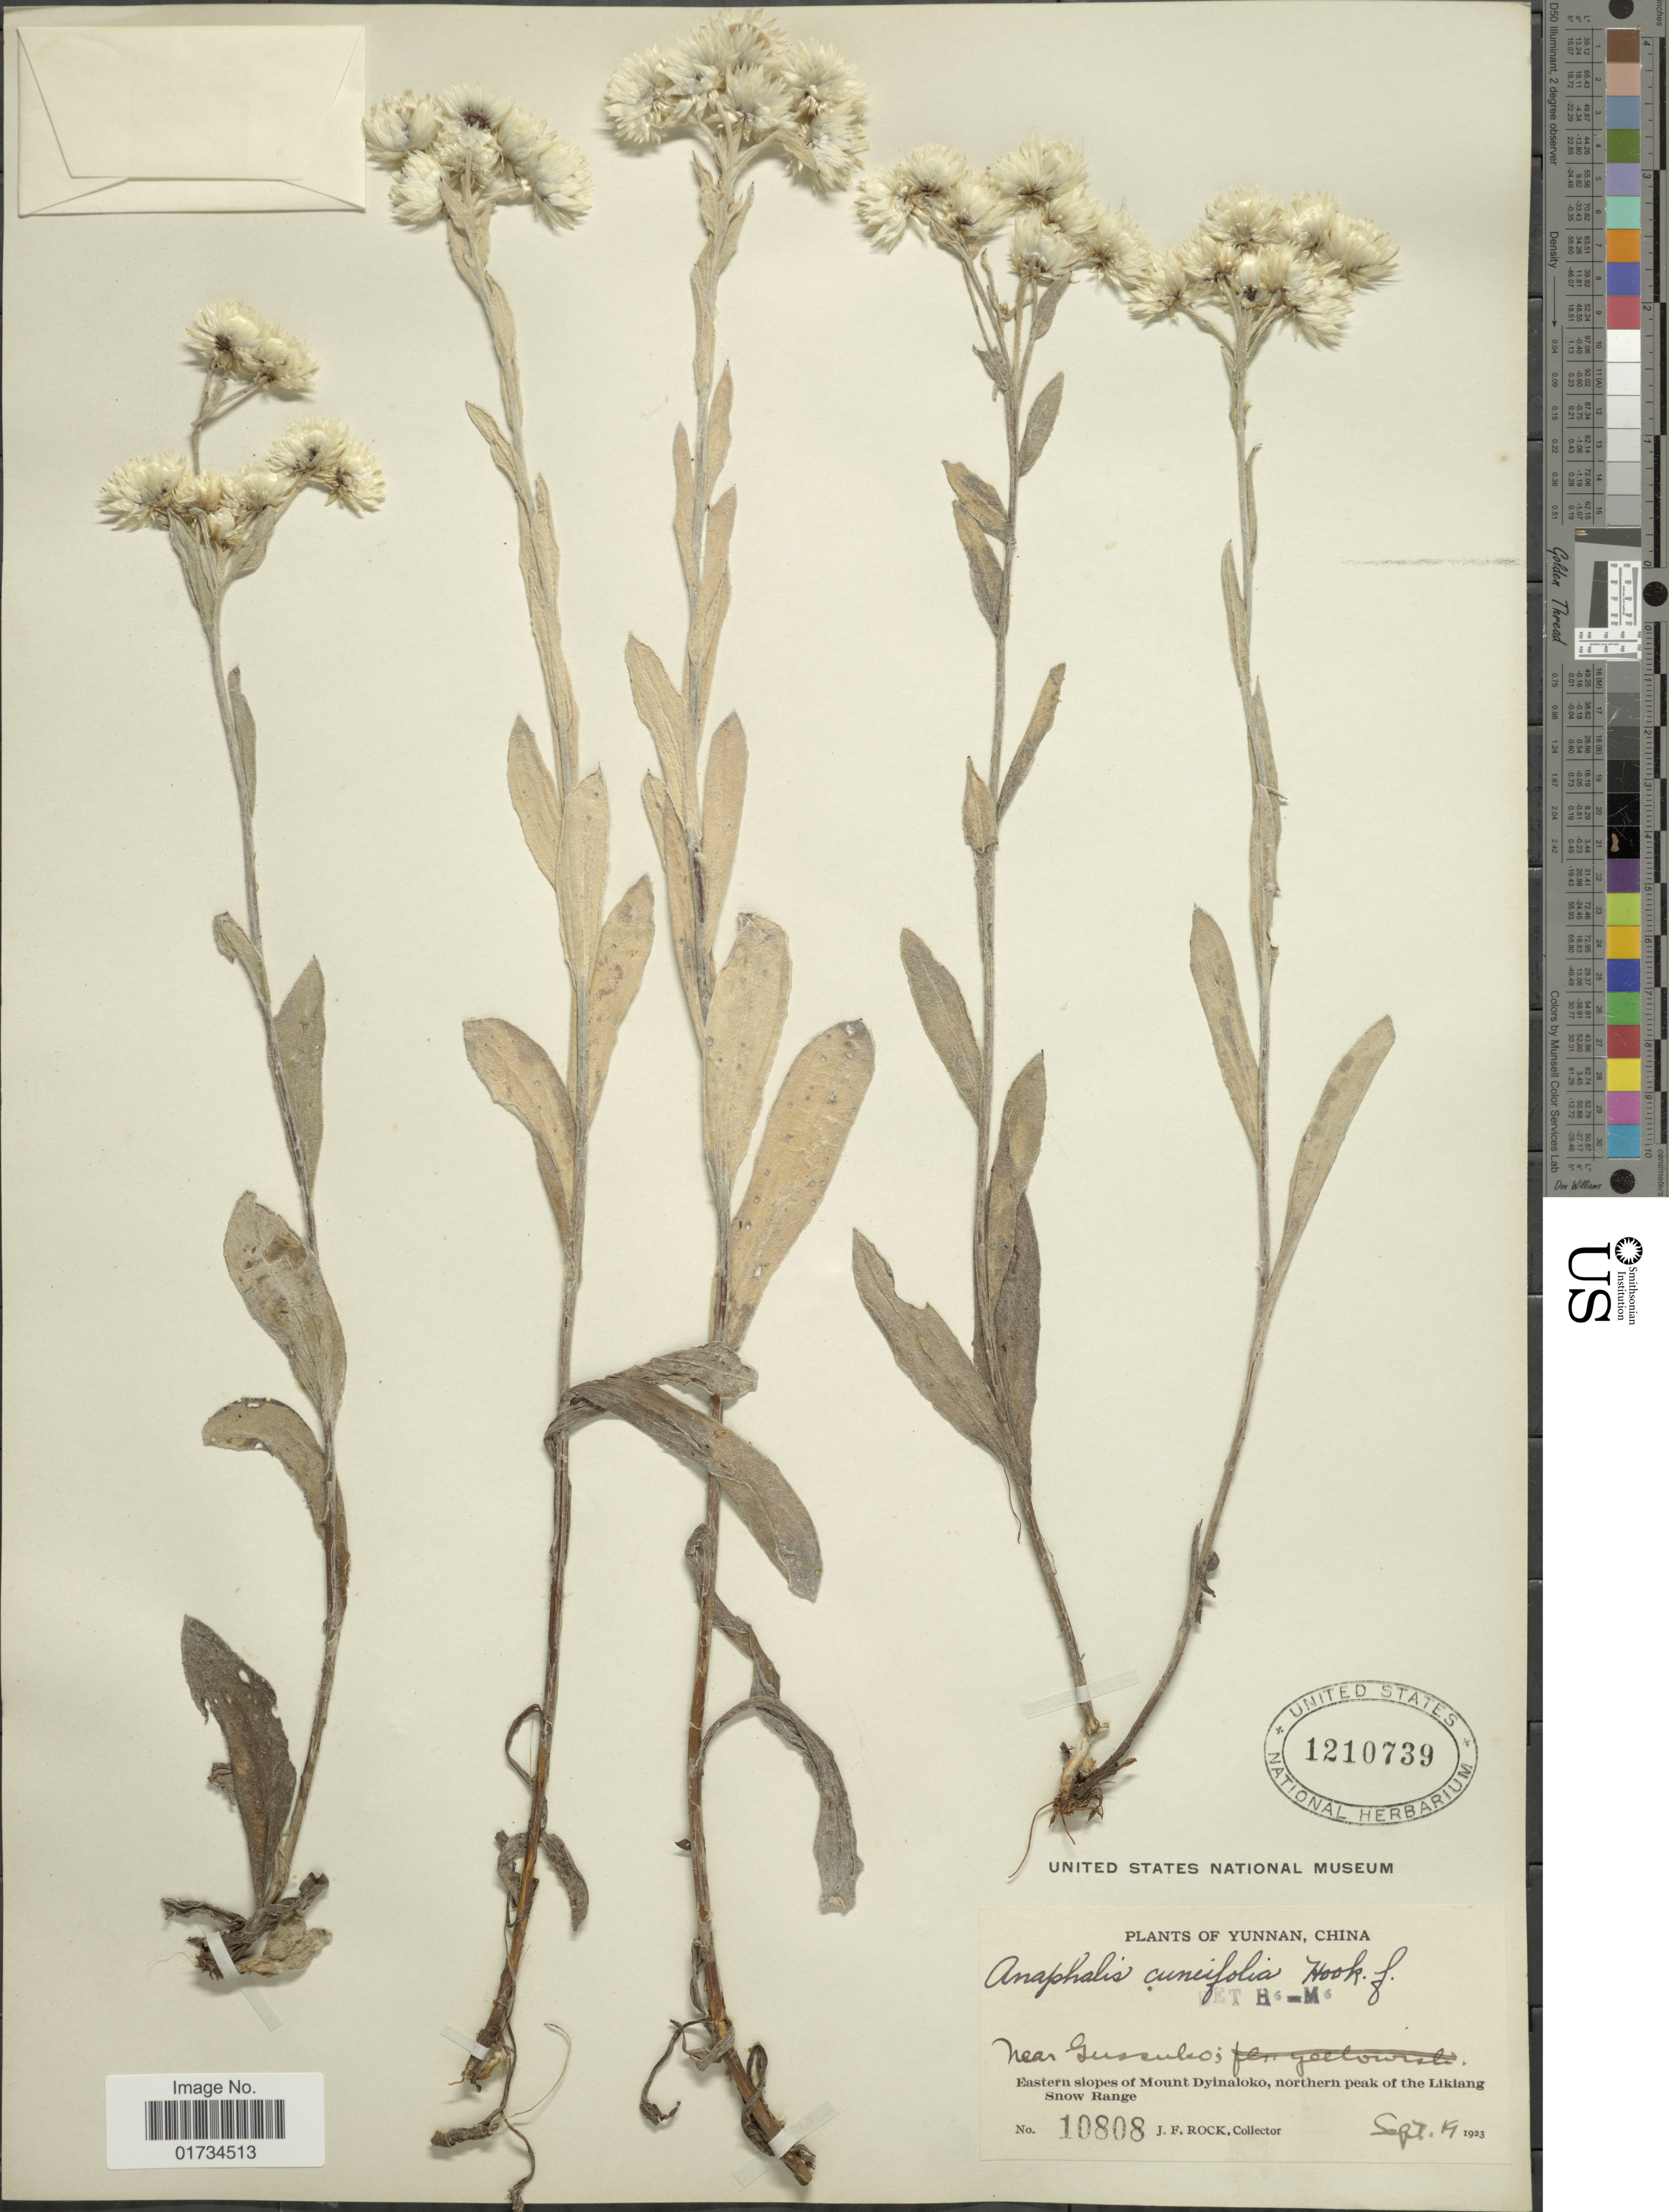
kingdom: Plantae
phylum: Tracheophyta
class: Magnoliopsida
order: Asterales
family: Asteraceae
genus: Anaphalis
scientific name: Anaphalis cuneifolia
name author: Hook. f.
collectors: J. Rock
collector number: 10808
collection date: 1923-09-19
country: China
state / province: Yunnan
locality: Yunnan, China. Near Gussulao. Eastern slopes of Mount Dyinaloko, northern peak of the Likiang Snow Range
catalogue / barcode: US 1210739